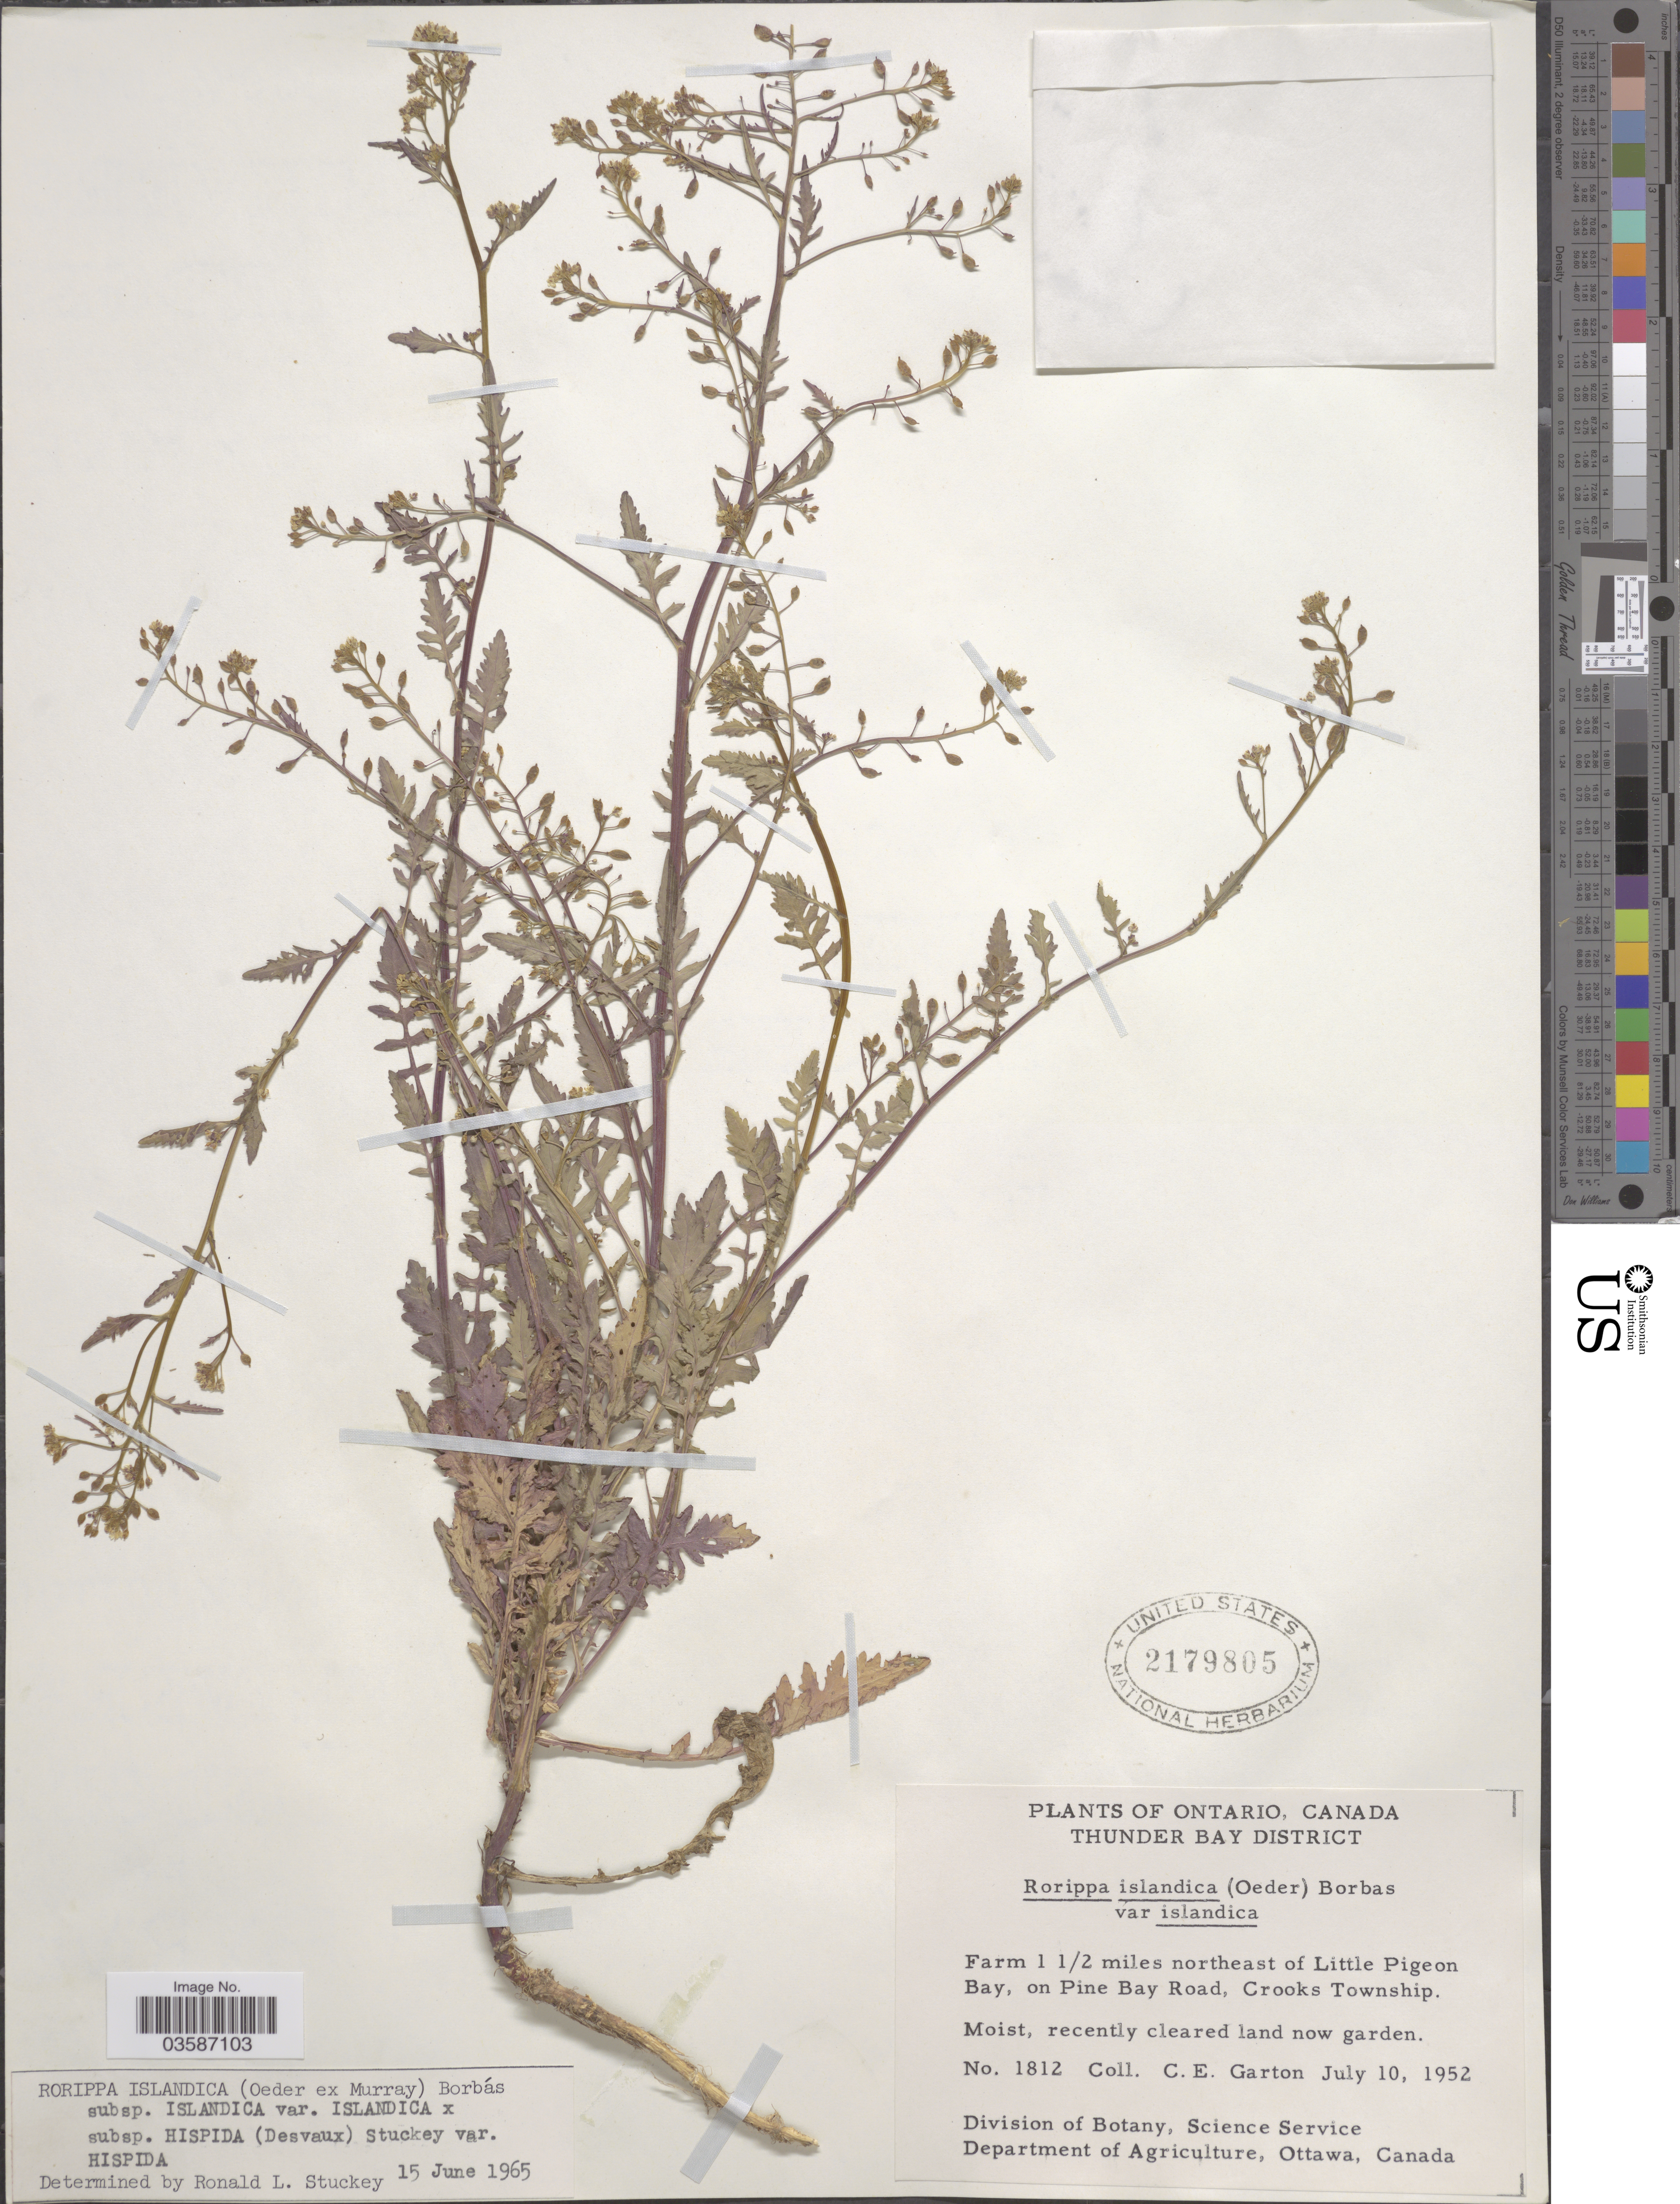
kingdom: Plantae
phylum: Tracheophyta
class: Magnoliopsida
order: Brassicales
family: Brassicaceae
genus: Rorippa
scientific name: Rorippa islandica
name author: (Oeder) Borbás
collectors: C. E. Garton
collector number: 1812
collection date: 1952-07-10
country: Canada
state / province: Ontario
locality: Thunder Bay District. Farm 1 1/2 miles northeast of Little Pigeon Bay, on Pine Bay Road, Crooks Township.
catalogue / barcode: US 2179805